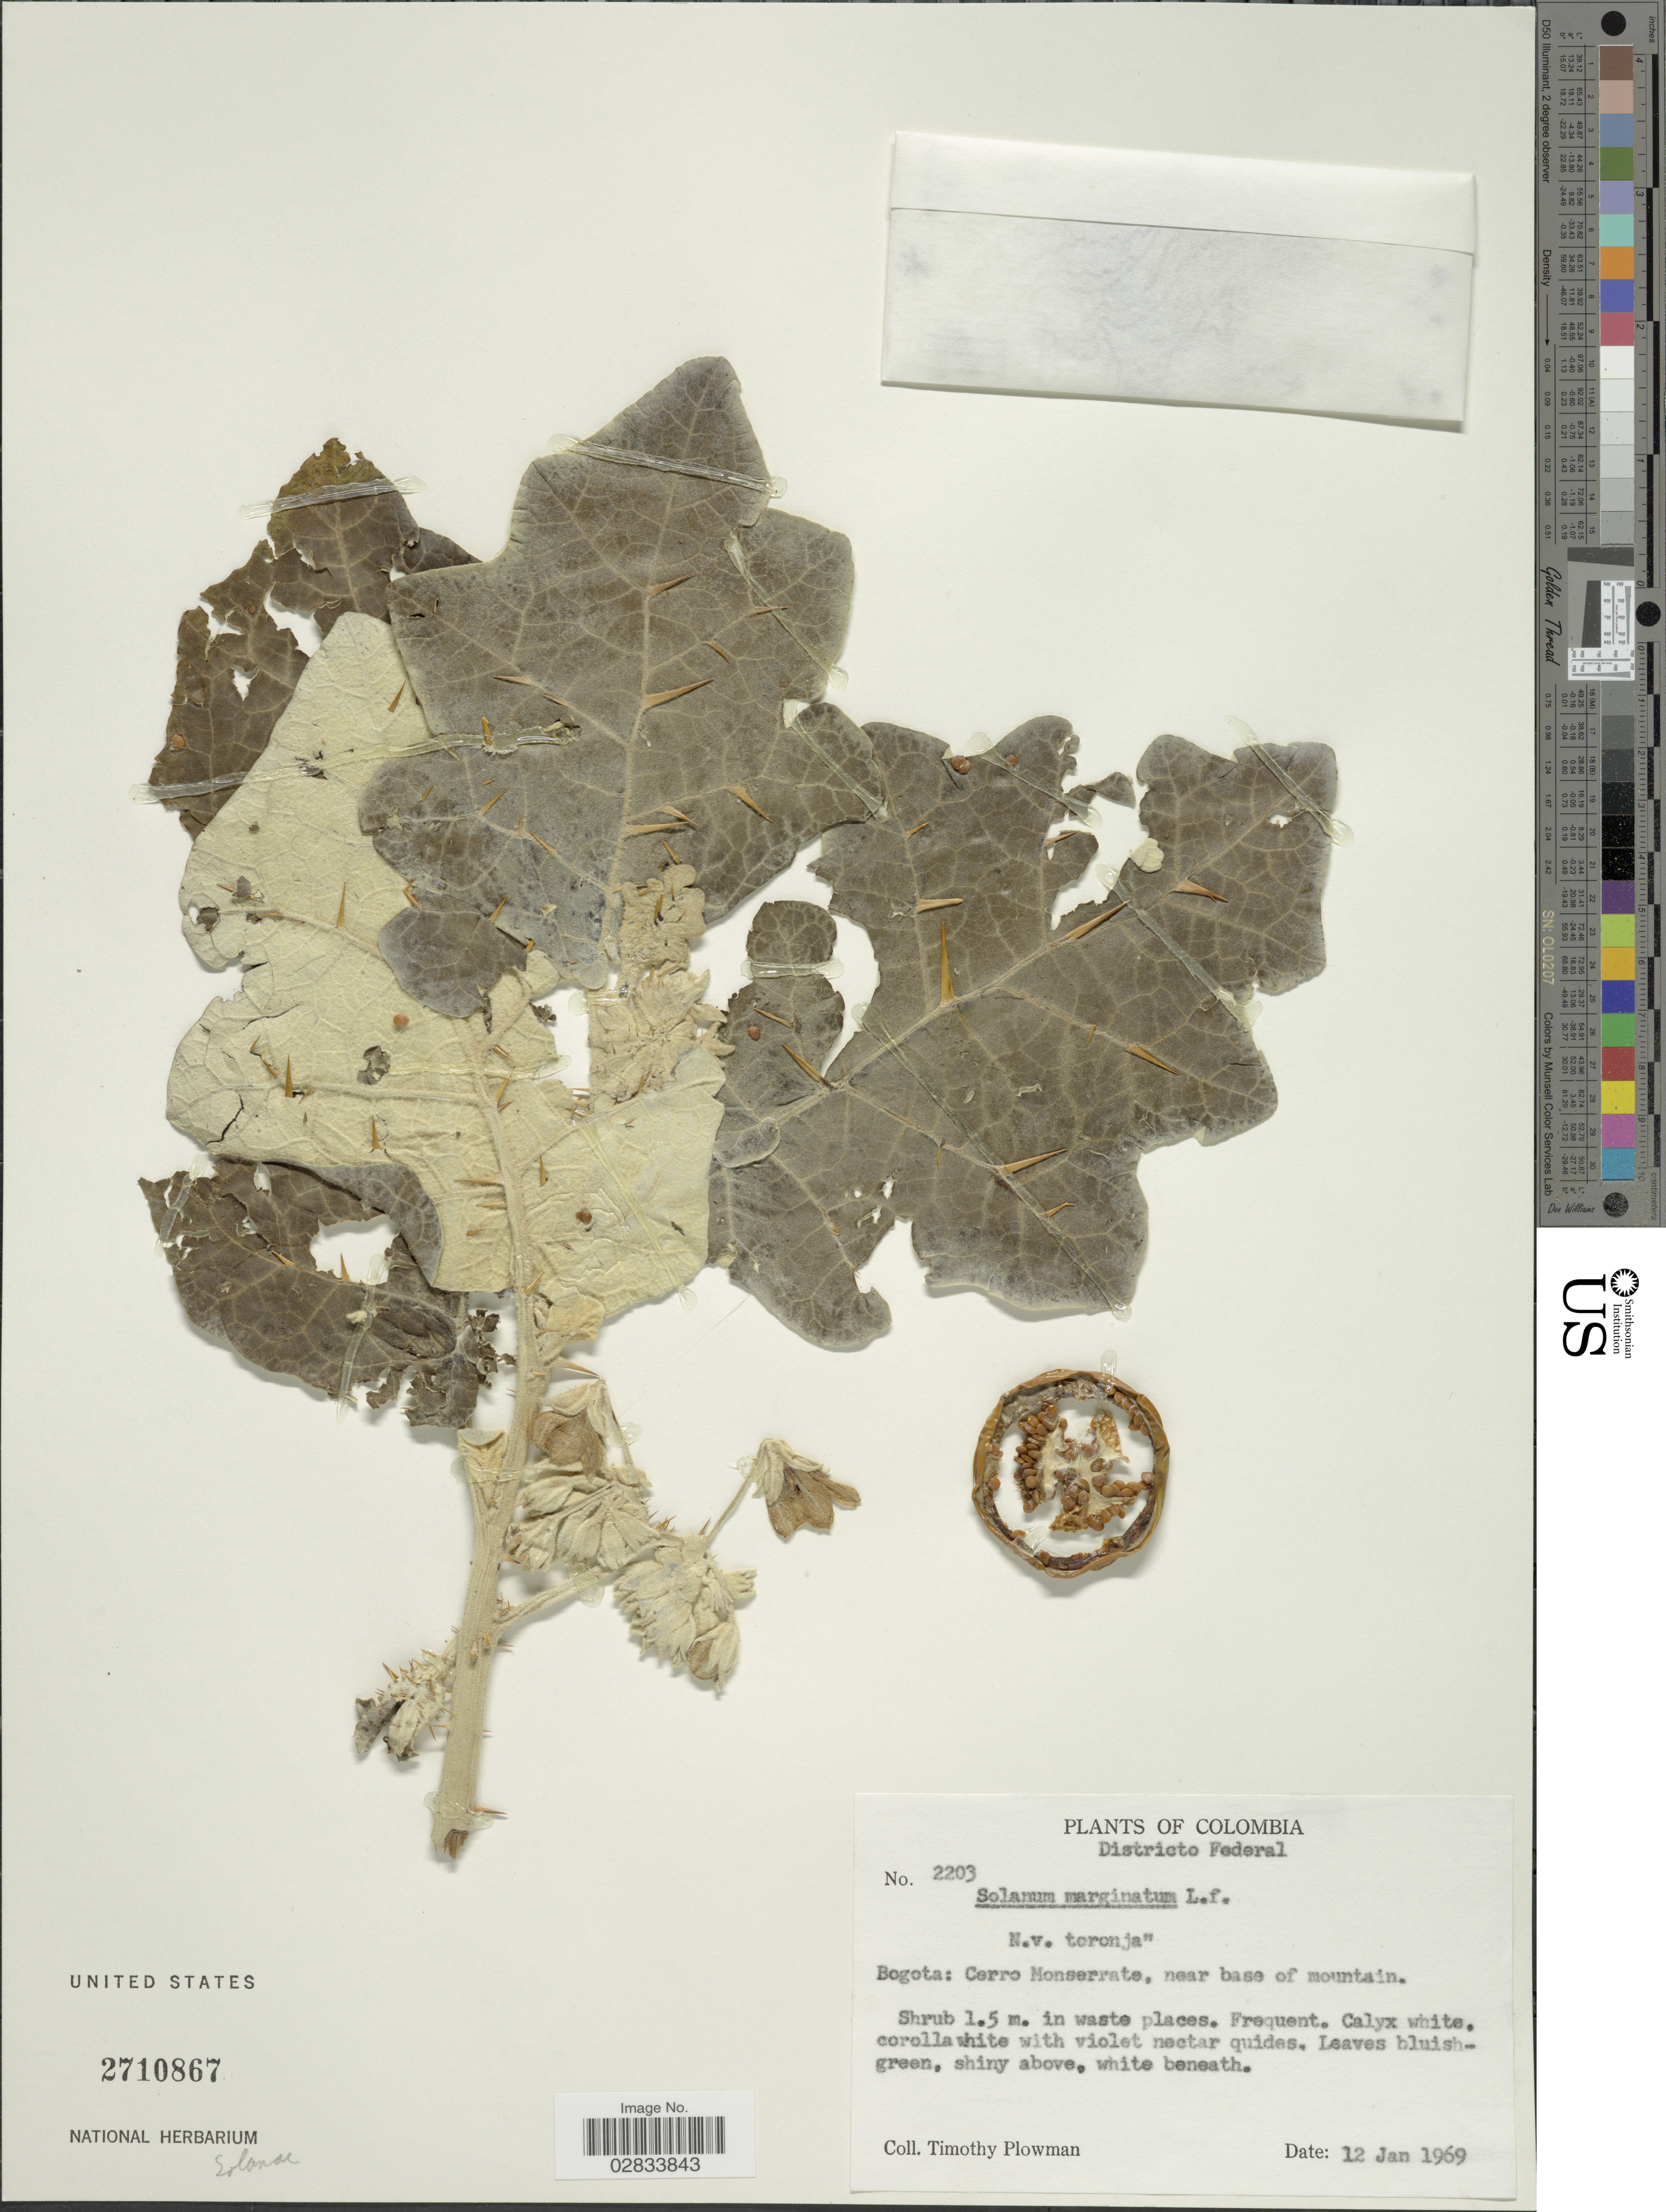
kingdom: Plantae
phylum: Tracheophyta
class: Magnoliopsida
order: Solanales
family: Solanaceae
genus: Solanum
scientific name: Solanum marginatum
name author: L. f.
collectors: T. Plowman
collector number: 2203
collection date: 1969-01-12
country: Colombia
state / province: Bogota D.C.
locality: Districto Federal, Bogota: Cerro Monserrate, near base of mountain.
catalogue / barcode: US 2710867